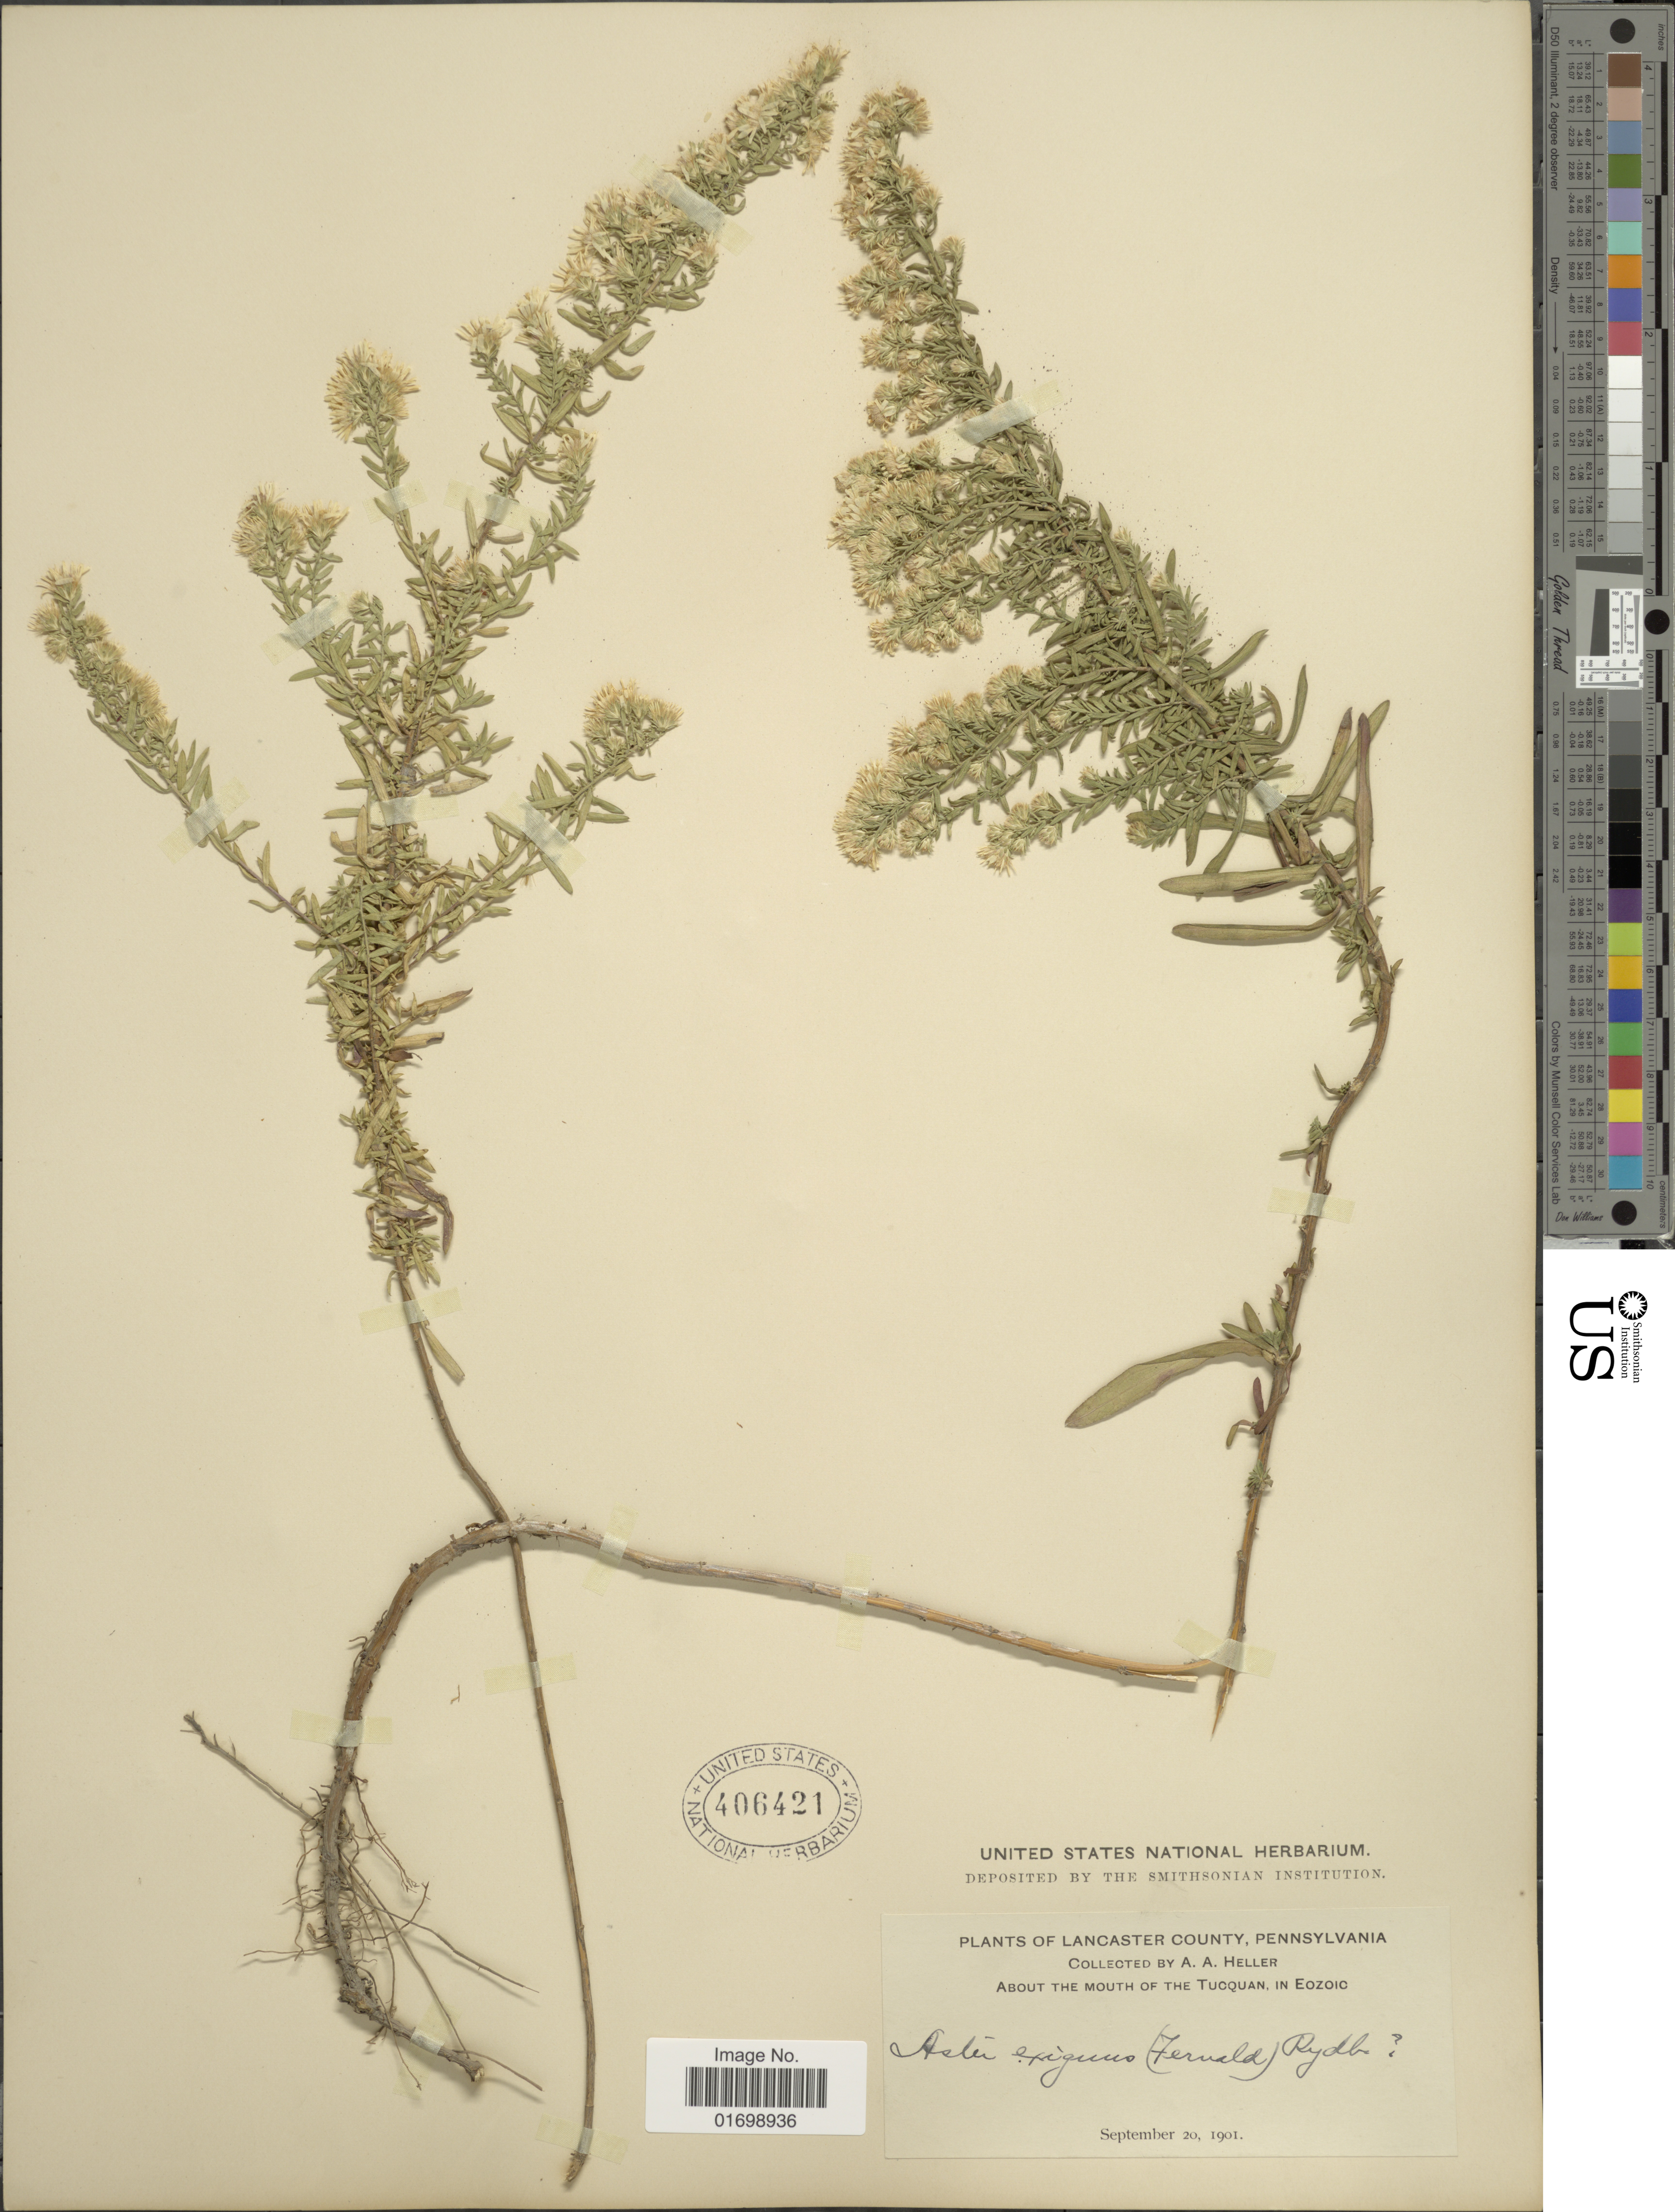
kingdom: Plantae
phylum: Tracheophyta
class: Magnoliopsida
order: Asterales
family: Asteraceae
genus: Symphyotrichum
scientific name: Symphyotrichum ericoides var. prostratum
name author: (Kuntze) G.L. Nesom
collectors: A. A. Heller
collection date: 1901-09-20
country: United States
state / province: Pennsylvania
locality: Lancaster County, about the mouth of the Tucquan, in Eozoic.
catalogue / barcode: US 406421